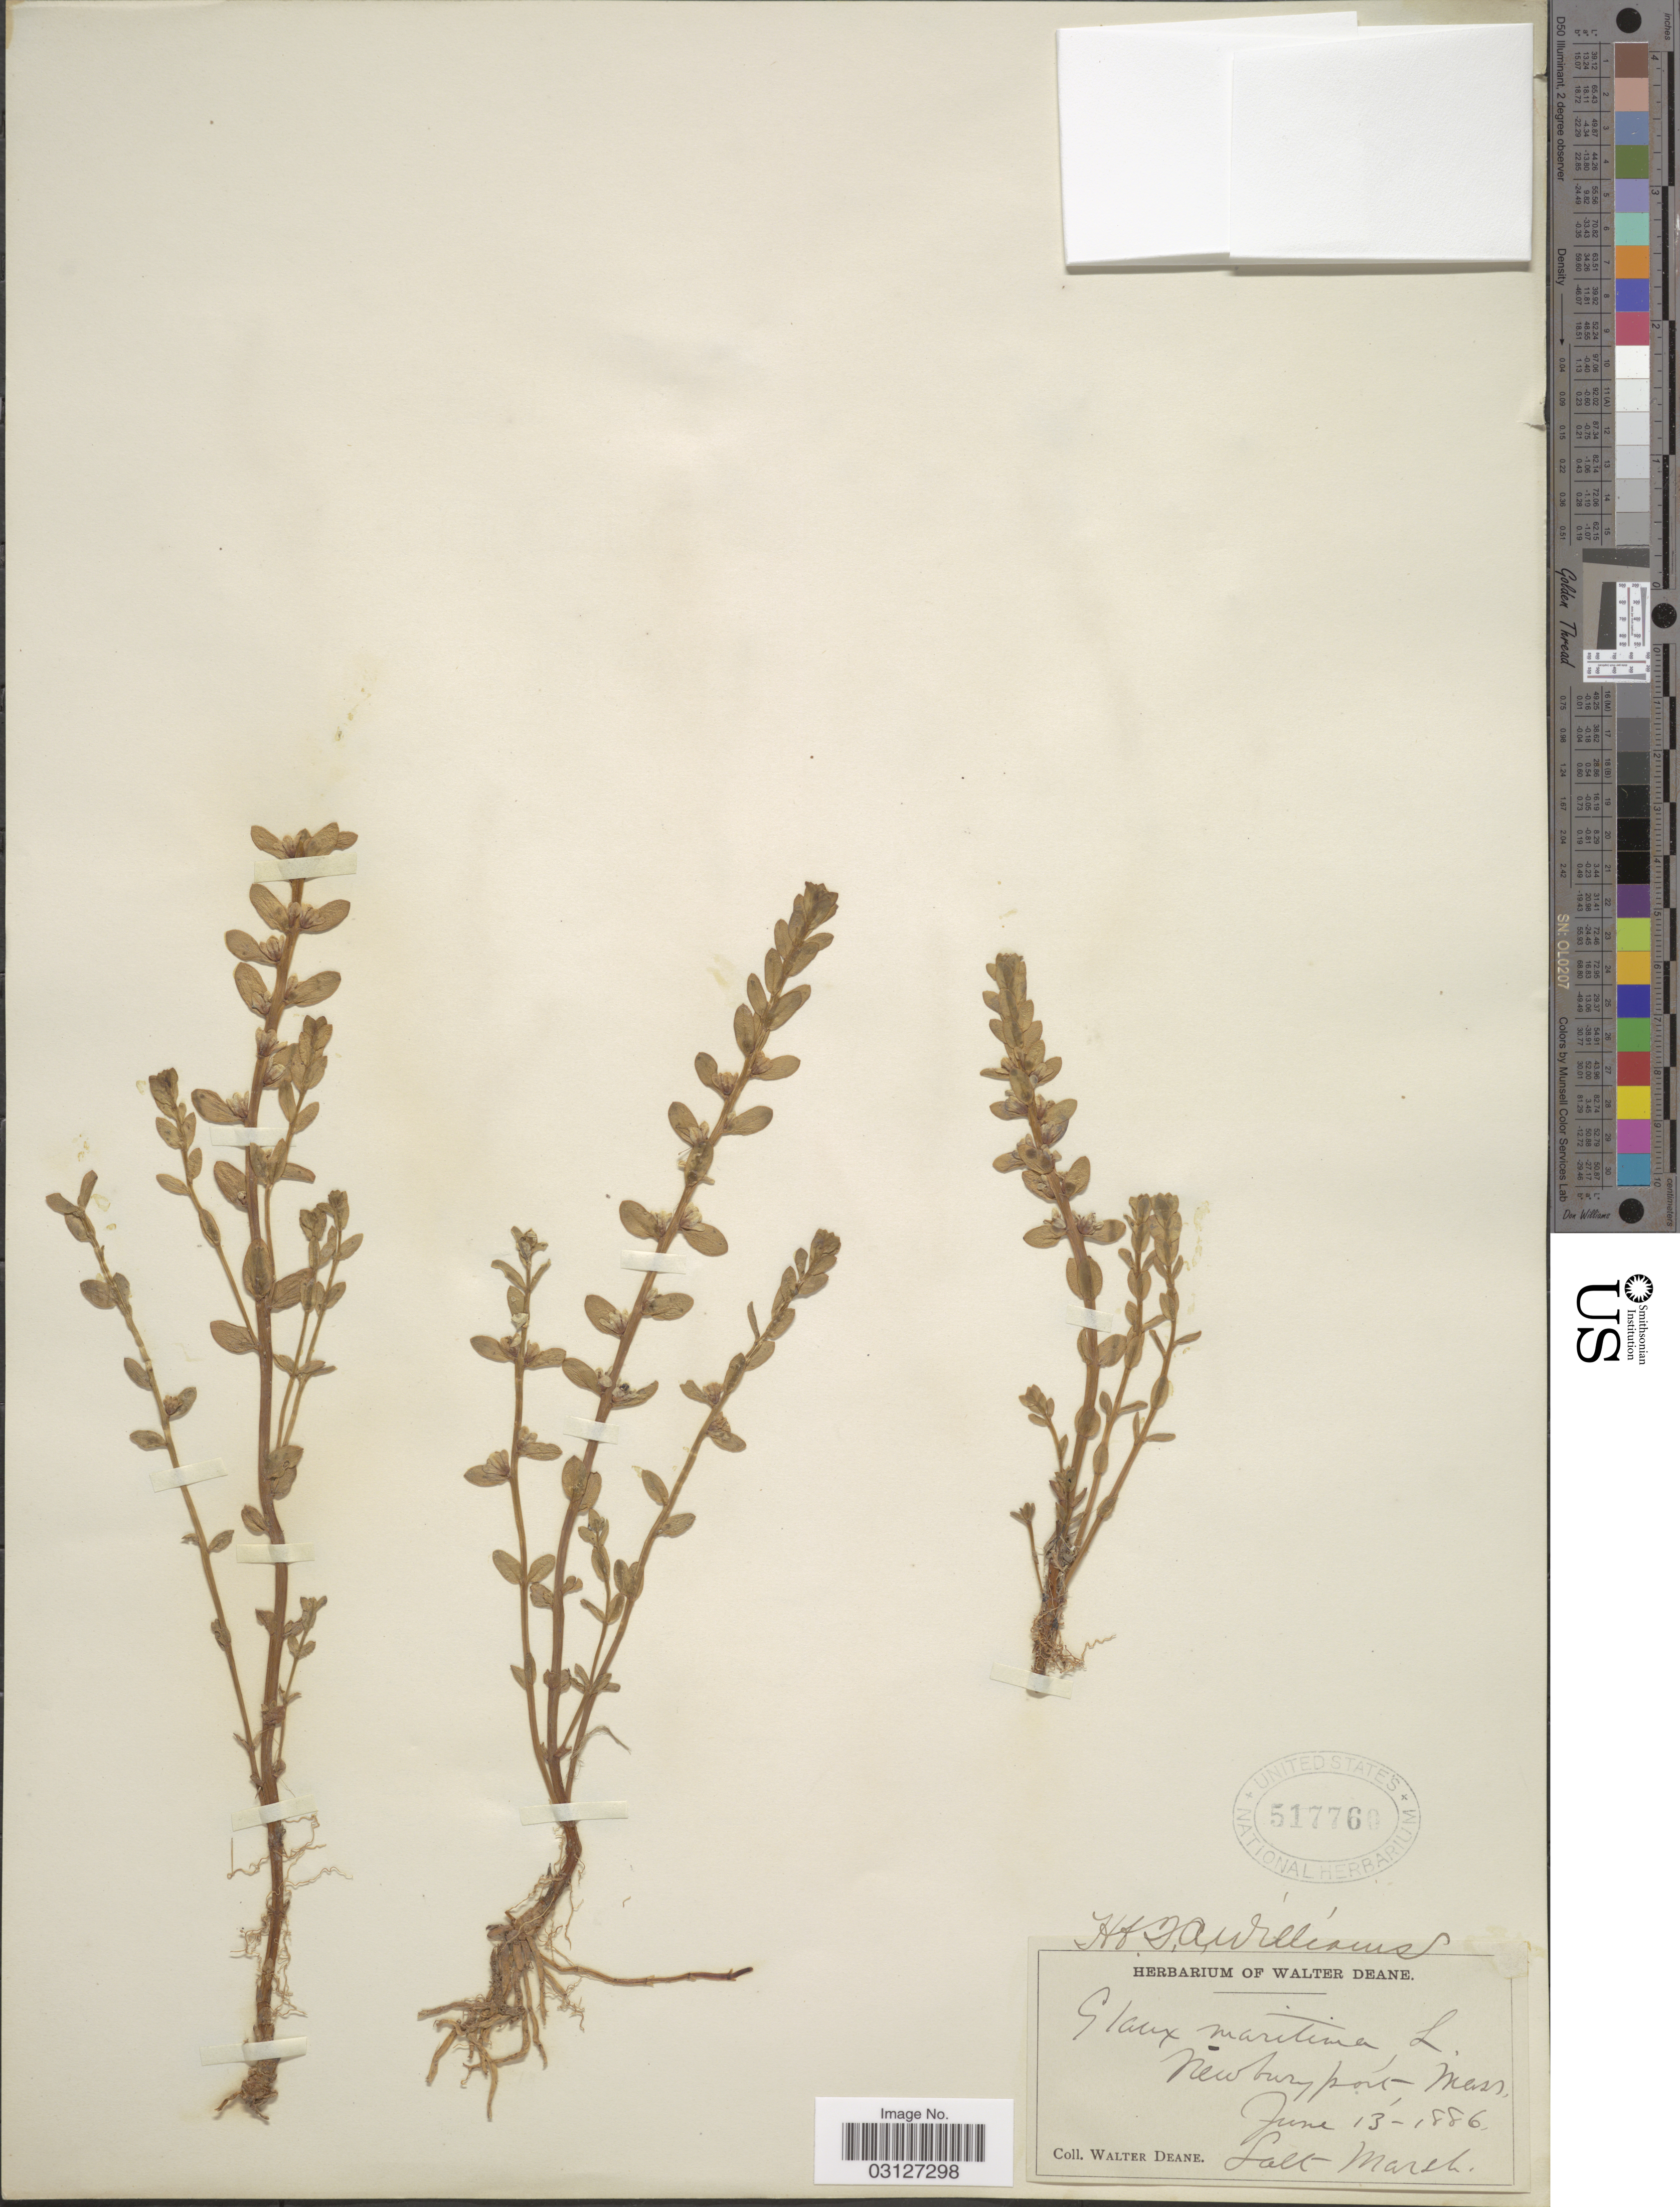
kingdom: Plantae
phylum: Tracheophyta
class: Magnoliopsida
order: Ericales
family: Primulaceae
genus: Glaux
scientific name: Glaux maritima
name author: L.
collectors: W. Deane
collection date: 1886-06-13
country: United States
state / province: Massachusetts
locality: Newbury port.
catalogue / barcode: US 517760